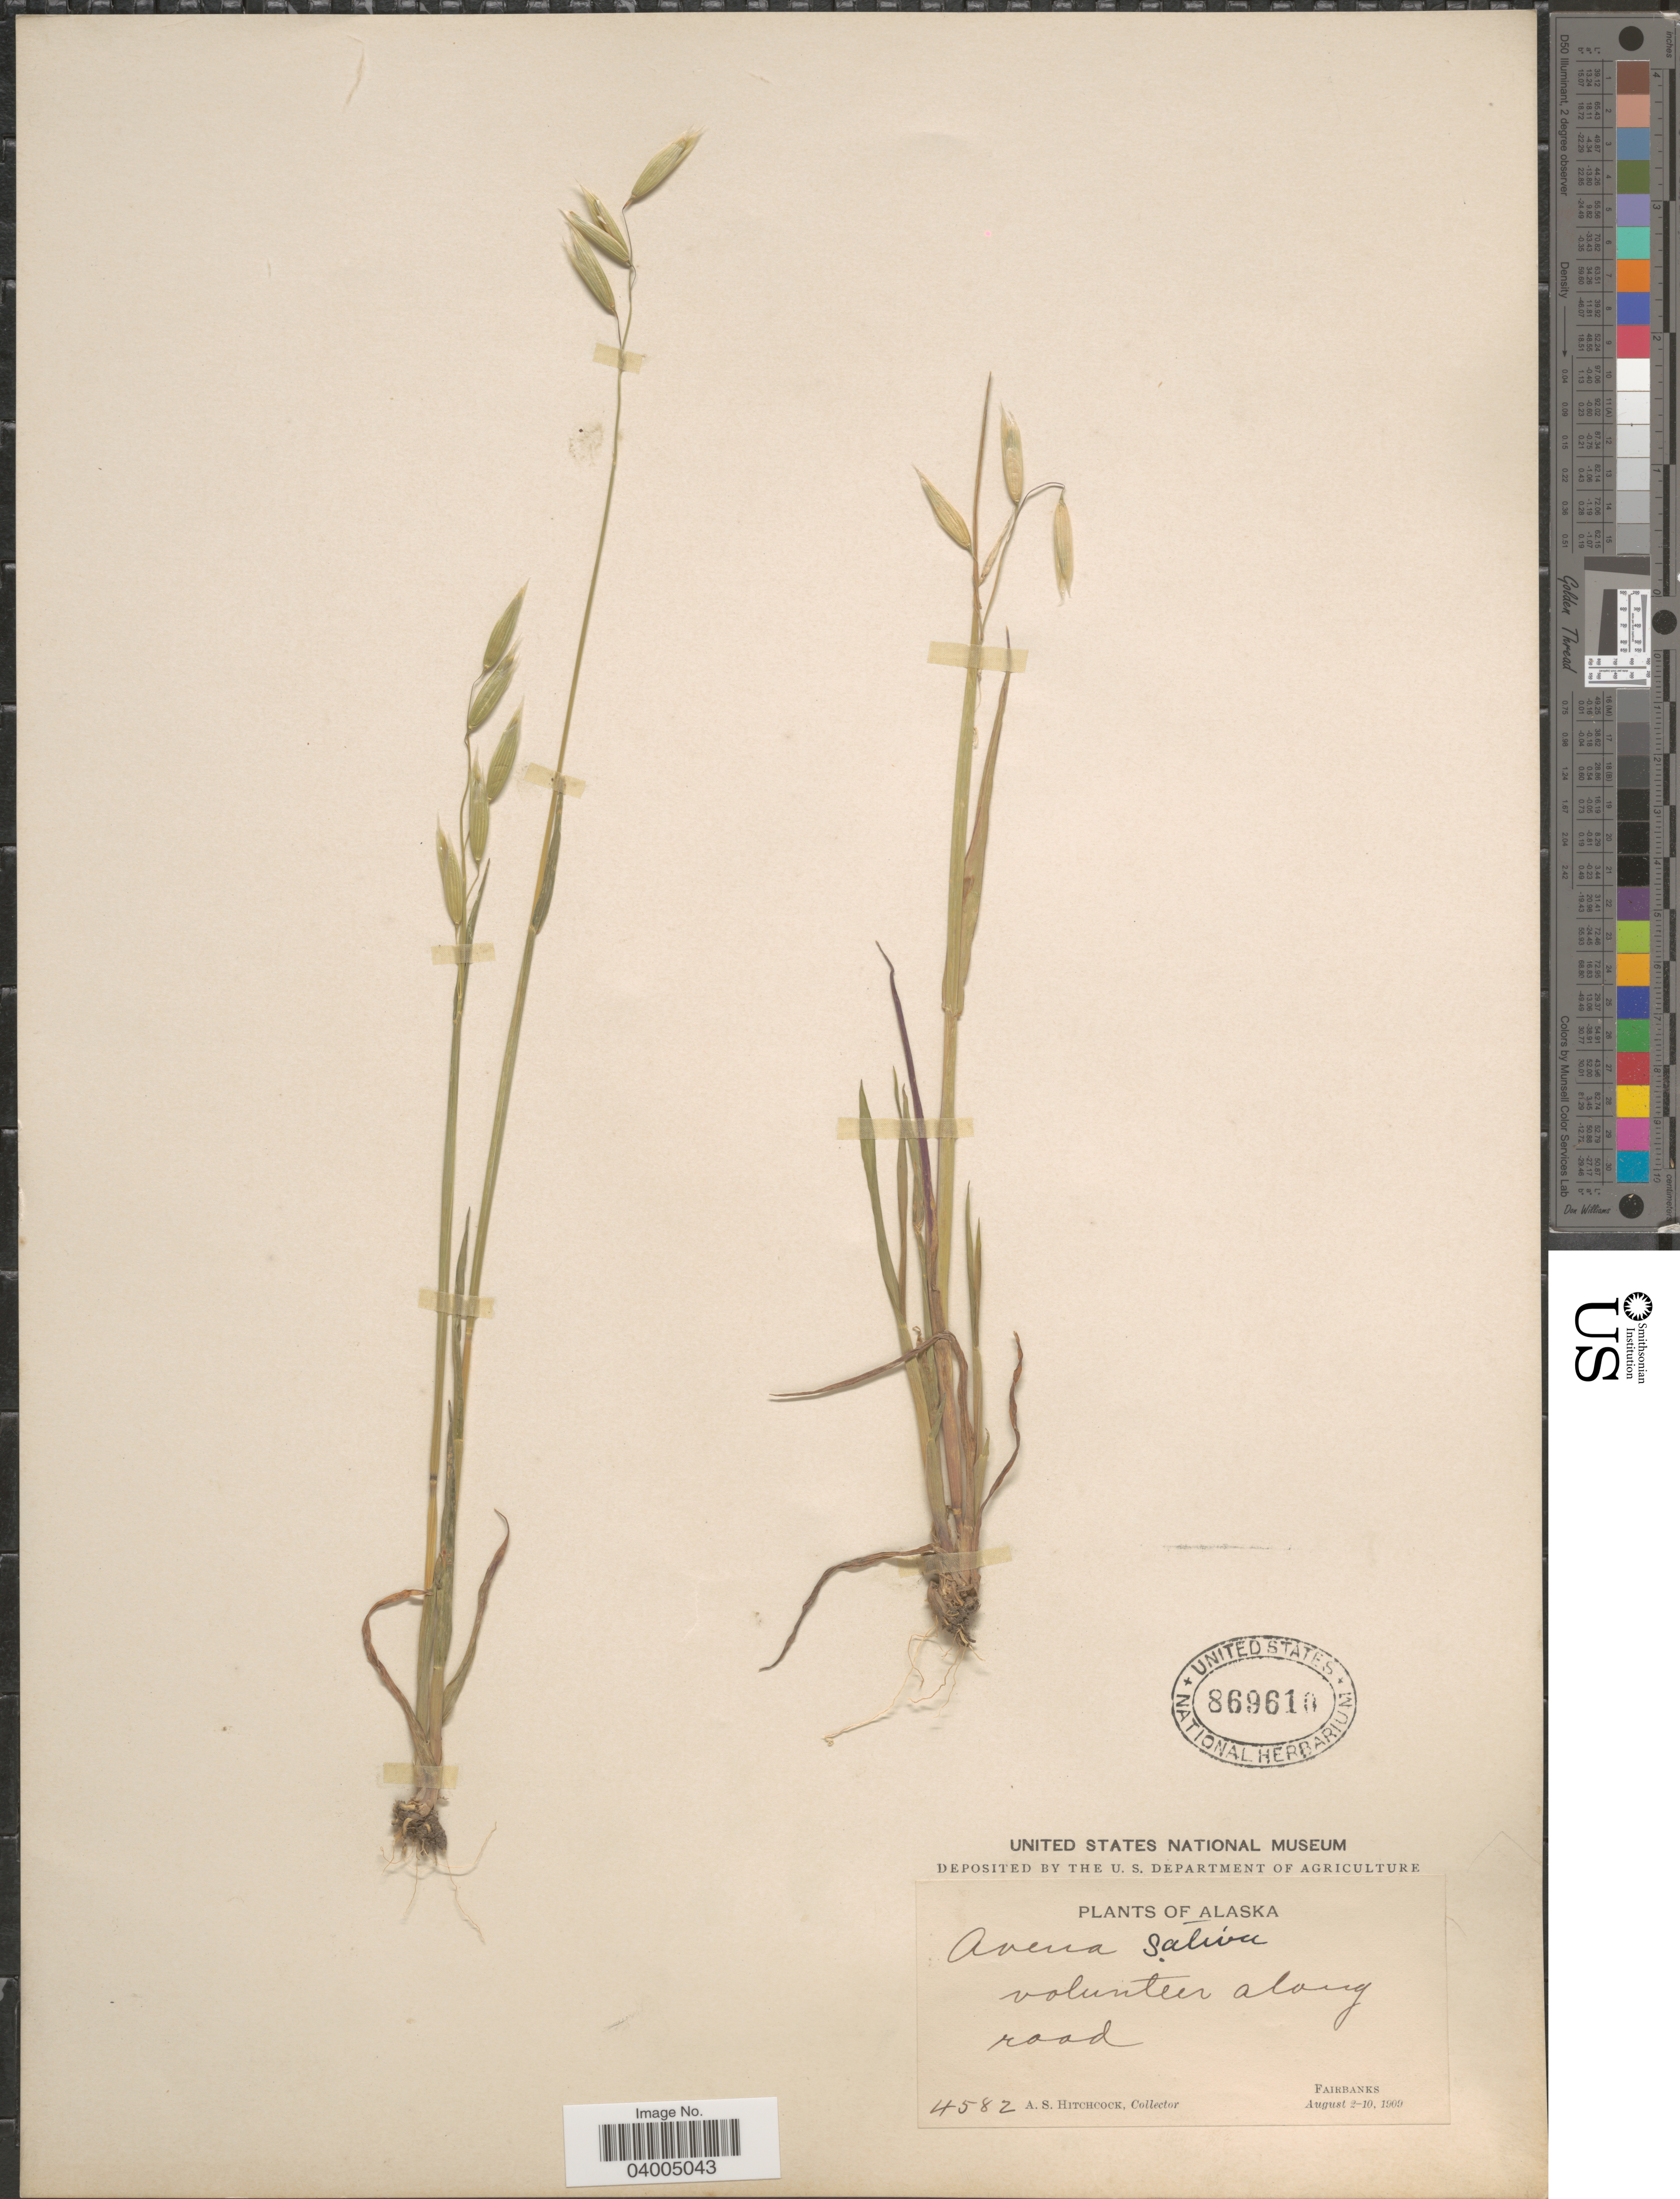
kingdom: Plantae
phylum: Tracheophyta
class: Liliopsida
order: Poales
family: Poaceae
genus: Avena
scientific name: Avena fatua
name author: L.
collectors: A. S. Hitchcock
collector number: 4582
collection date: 1909-08-02/1909-08-10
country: United States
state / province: Alaska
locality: Volunteer along road Fairbanks.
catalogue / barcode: US 869610